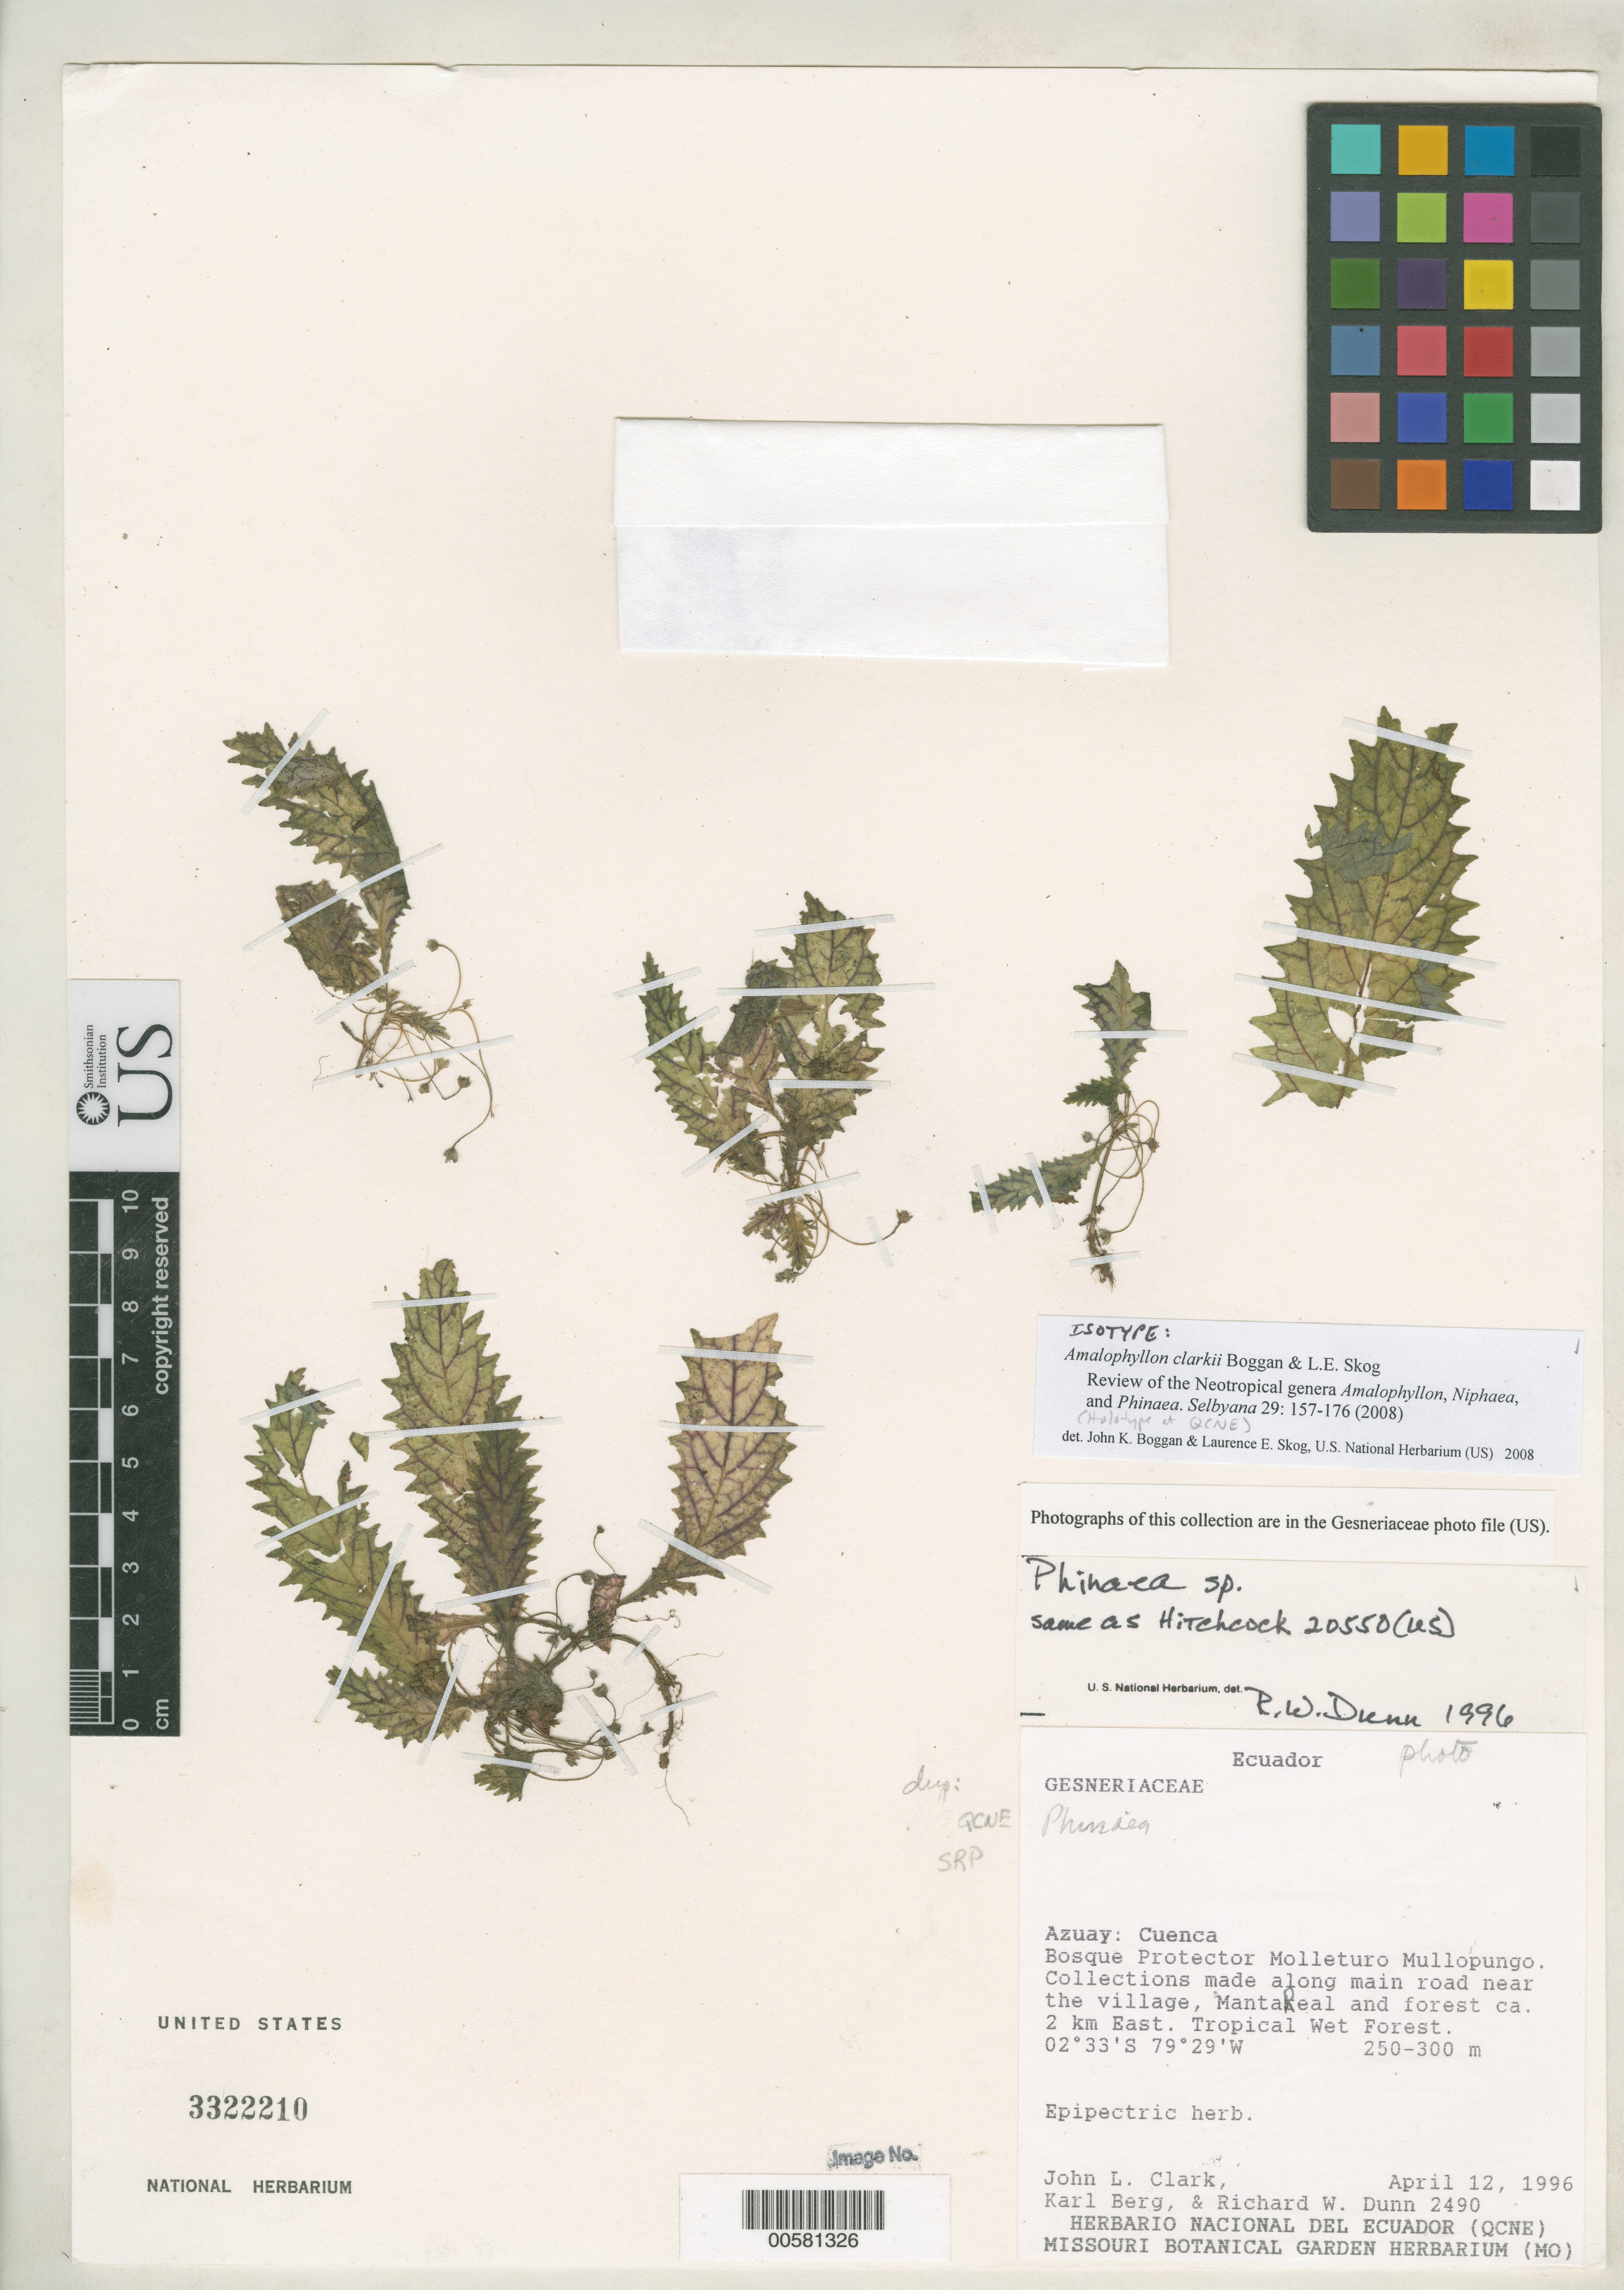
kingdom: Plantae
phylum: Tracheophyta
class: Magnoliopsida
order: Lamiales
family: Gesneriaceae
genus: Amalophyllon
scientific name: Amalophyllon clarkii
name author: Boggan & L.E. Skog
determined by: Boggan, J. K.; Skog, L. E.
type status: Isotype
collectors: J. L. Clark, K. Berg & R. Dunn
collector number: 2490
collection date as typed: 12 Apr 1996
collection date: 1996-04-12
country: Ecuador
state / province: Azuay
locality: Azuay: Cuenca. Bosque Protector Molleturo Mullopungo. Collections made along main road near the village, Mantareal and forest ca. 2 km East.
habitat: Tropical wet forest.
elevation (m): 250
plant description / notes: Holotype deposited at QCNE.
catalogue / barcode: US 3322210